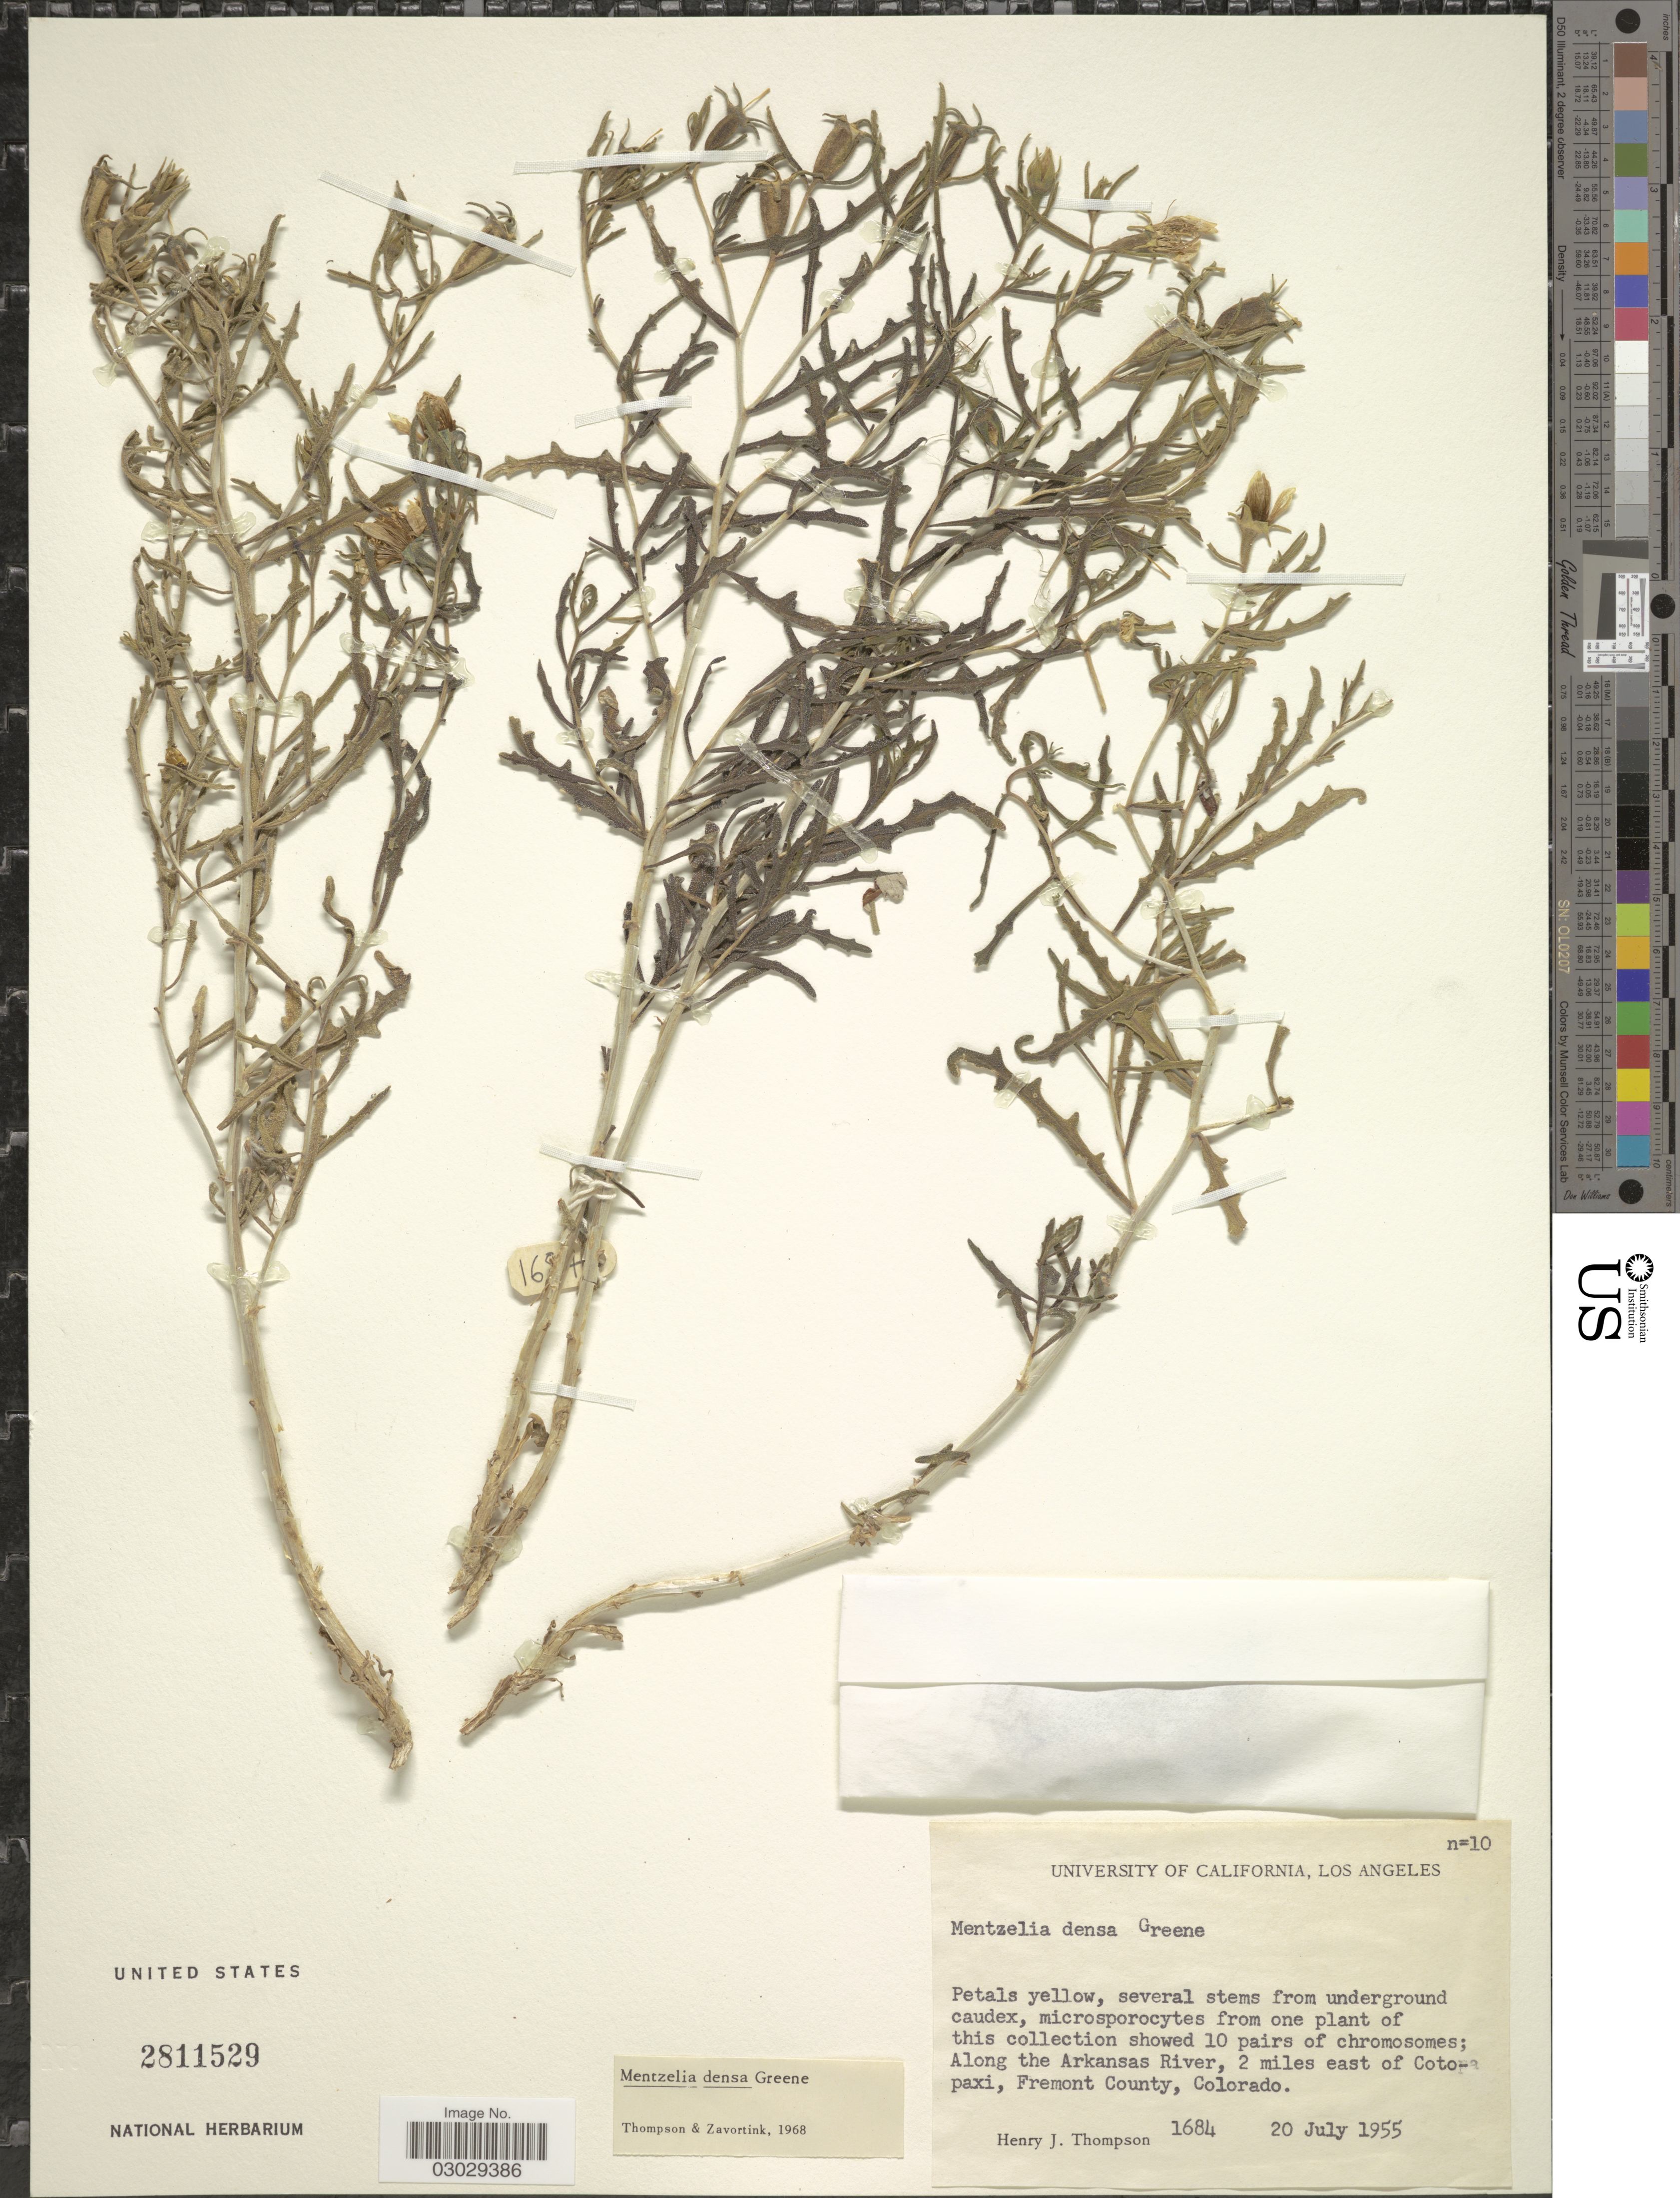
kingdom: Plantae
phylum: Tracheophyta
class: Magnoliopsida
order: Cornales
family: Loasaceae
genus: Mentzelia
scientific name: Mentzelia densa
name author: S.W. Greene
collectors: H. J. Thompson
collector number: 1684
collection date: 1955-07-20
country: United States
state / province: Colorado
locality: Along the Arkansas River, 2 miles east of Cotopaxi, Fremont County.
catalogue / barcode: US 2811529